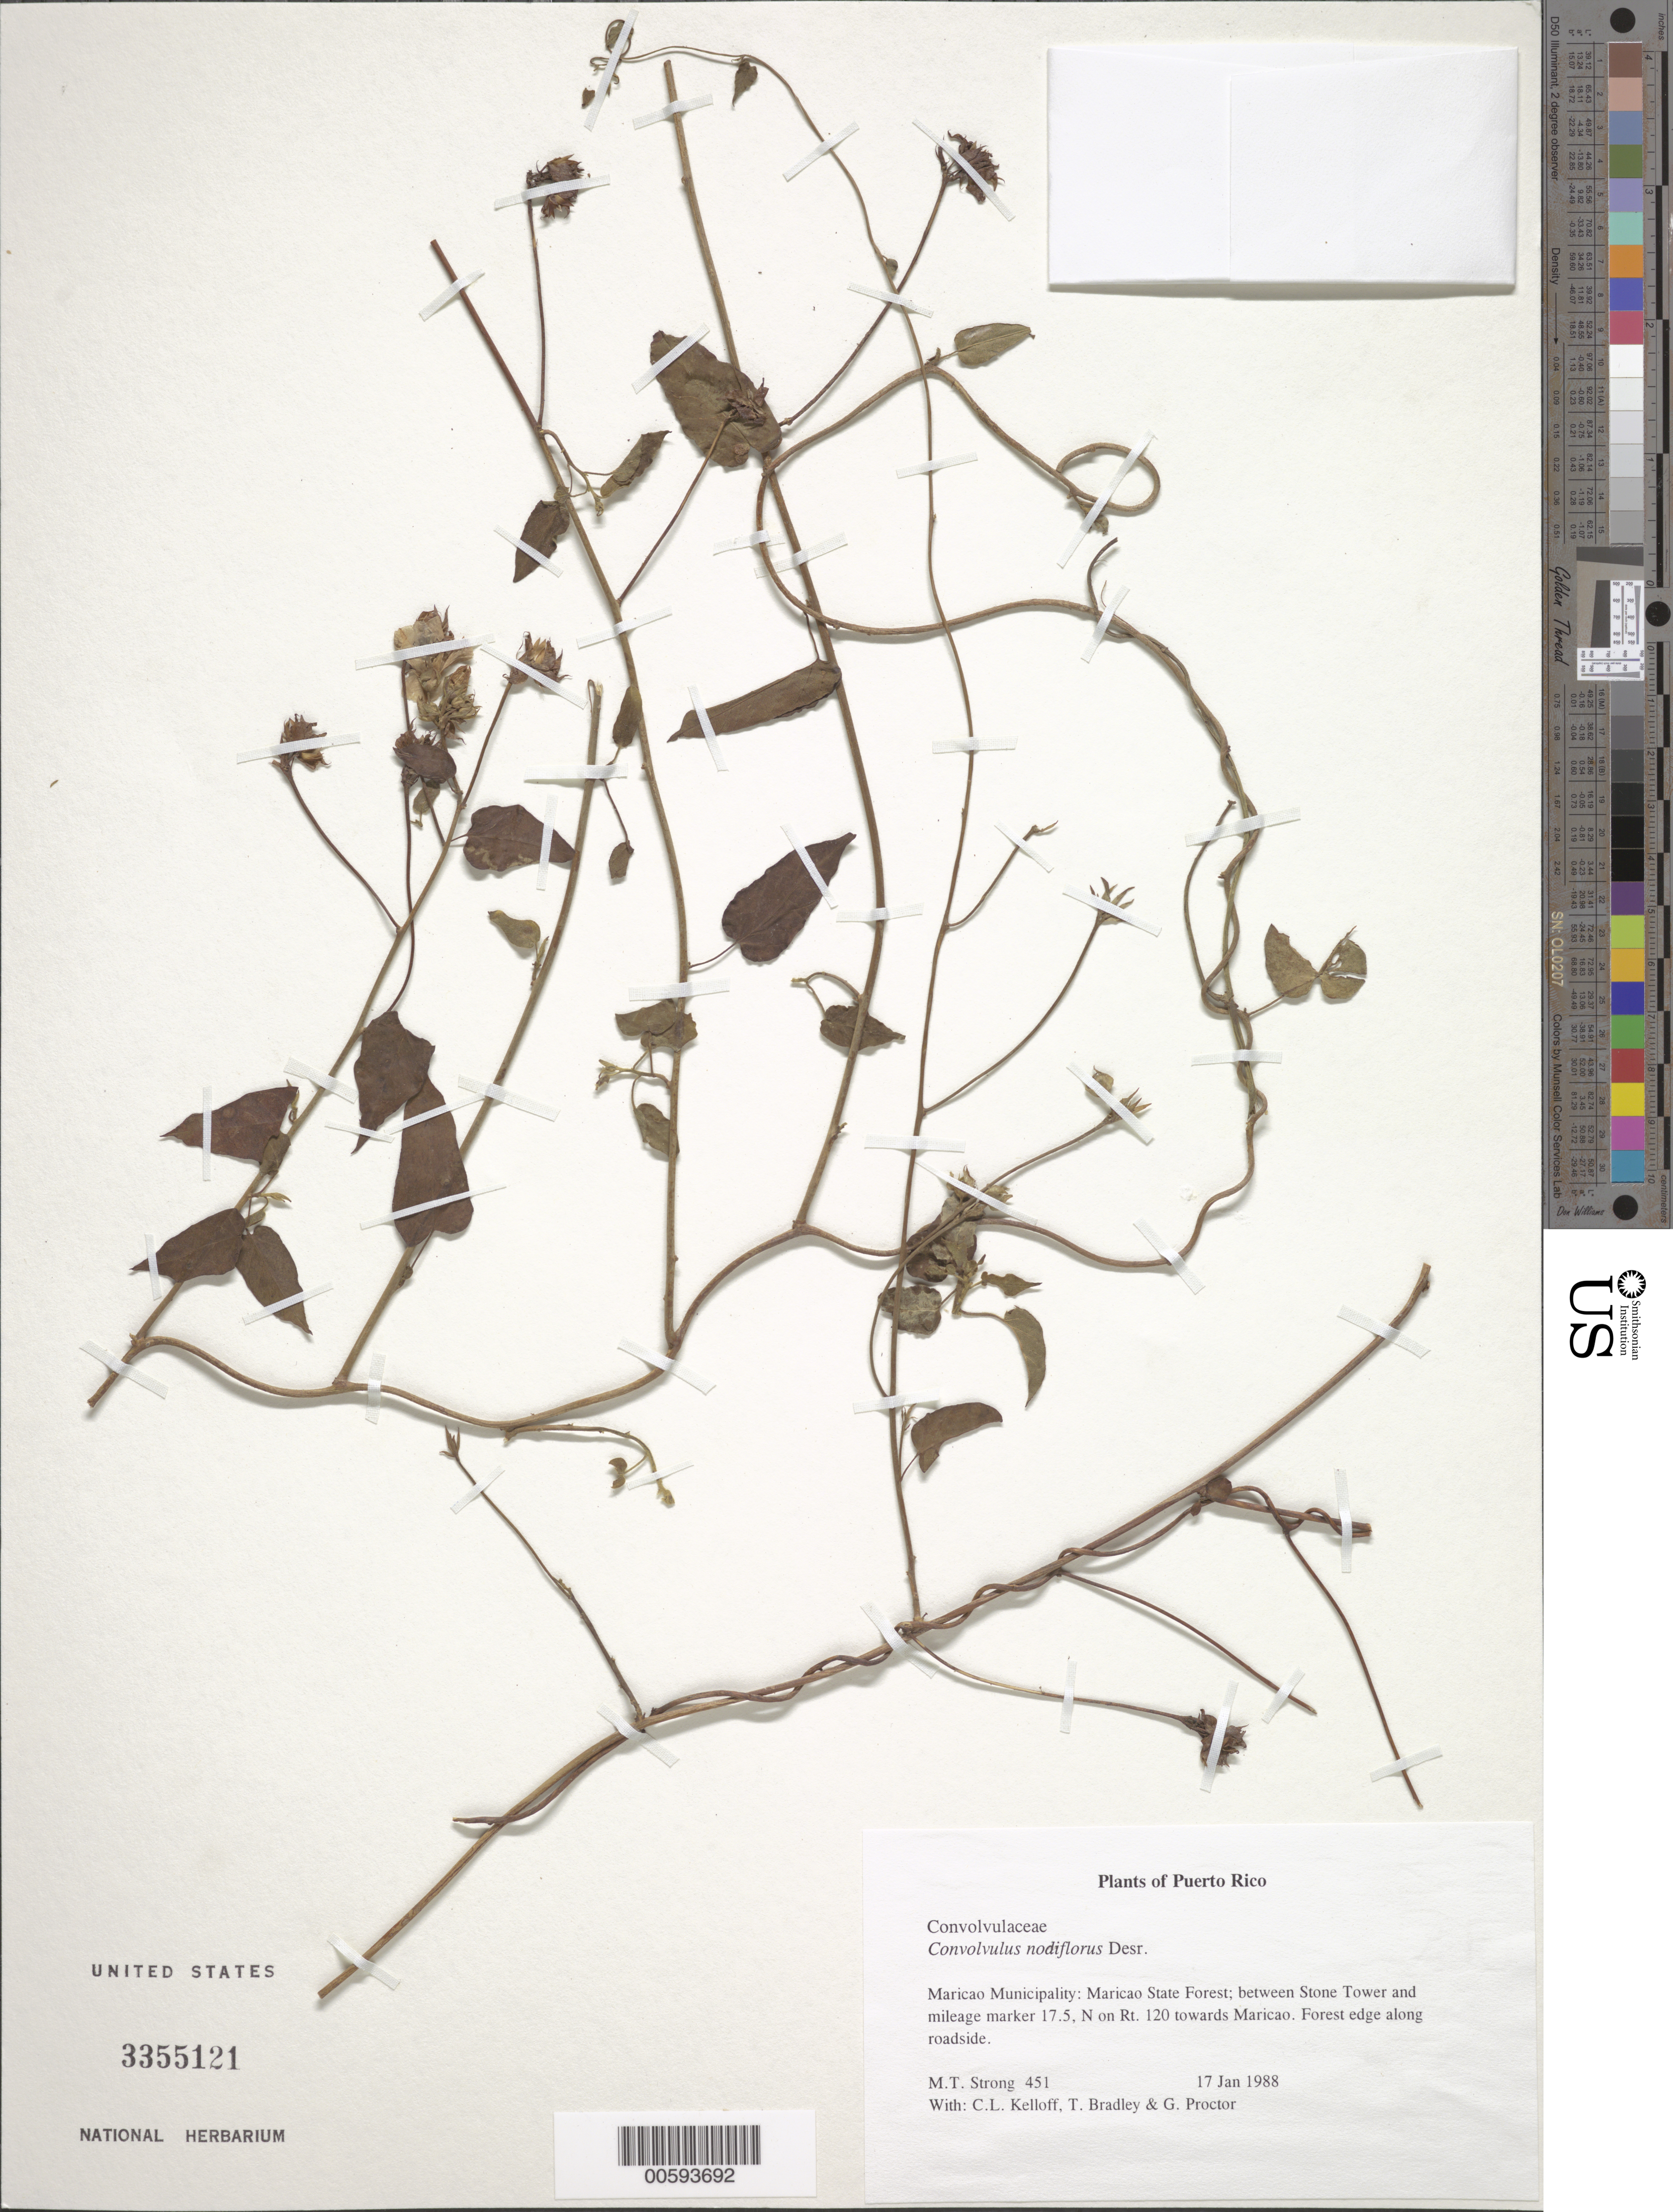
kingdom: Plantae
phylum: Tracheophyta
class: Magnoliopsida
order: Solanales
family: Convolvulaceae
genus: Convolvulus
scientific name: Convolvulus nodiflorus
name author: Desr.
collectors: M. T. Strong, C. L. Kelloff, T. Bradley & G. Proctor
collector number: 451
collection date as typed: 17 Jan 1988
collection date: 1988-01-17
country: Puerto Rico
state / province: Maricao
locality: Maricao Municipality: Maricao State Forest; between Stone Tower and mileage marker 17.5, N on Rt. 120 towards Maricao.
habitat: Forest edge along roadside.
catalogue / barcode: US 3355121